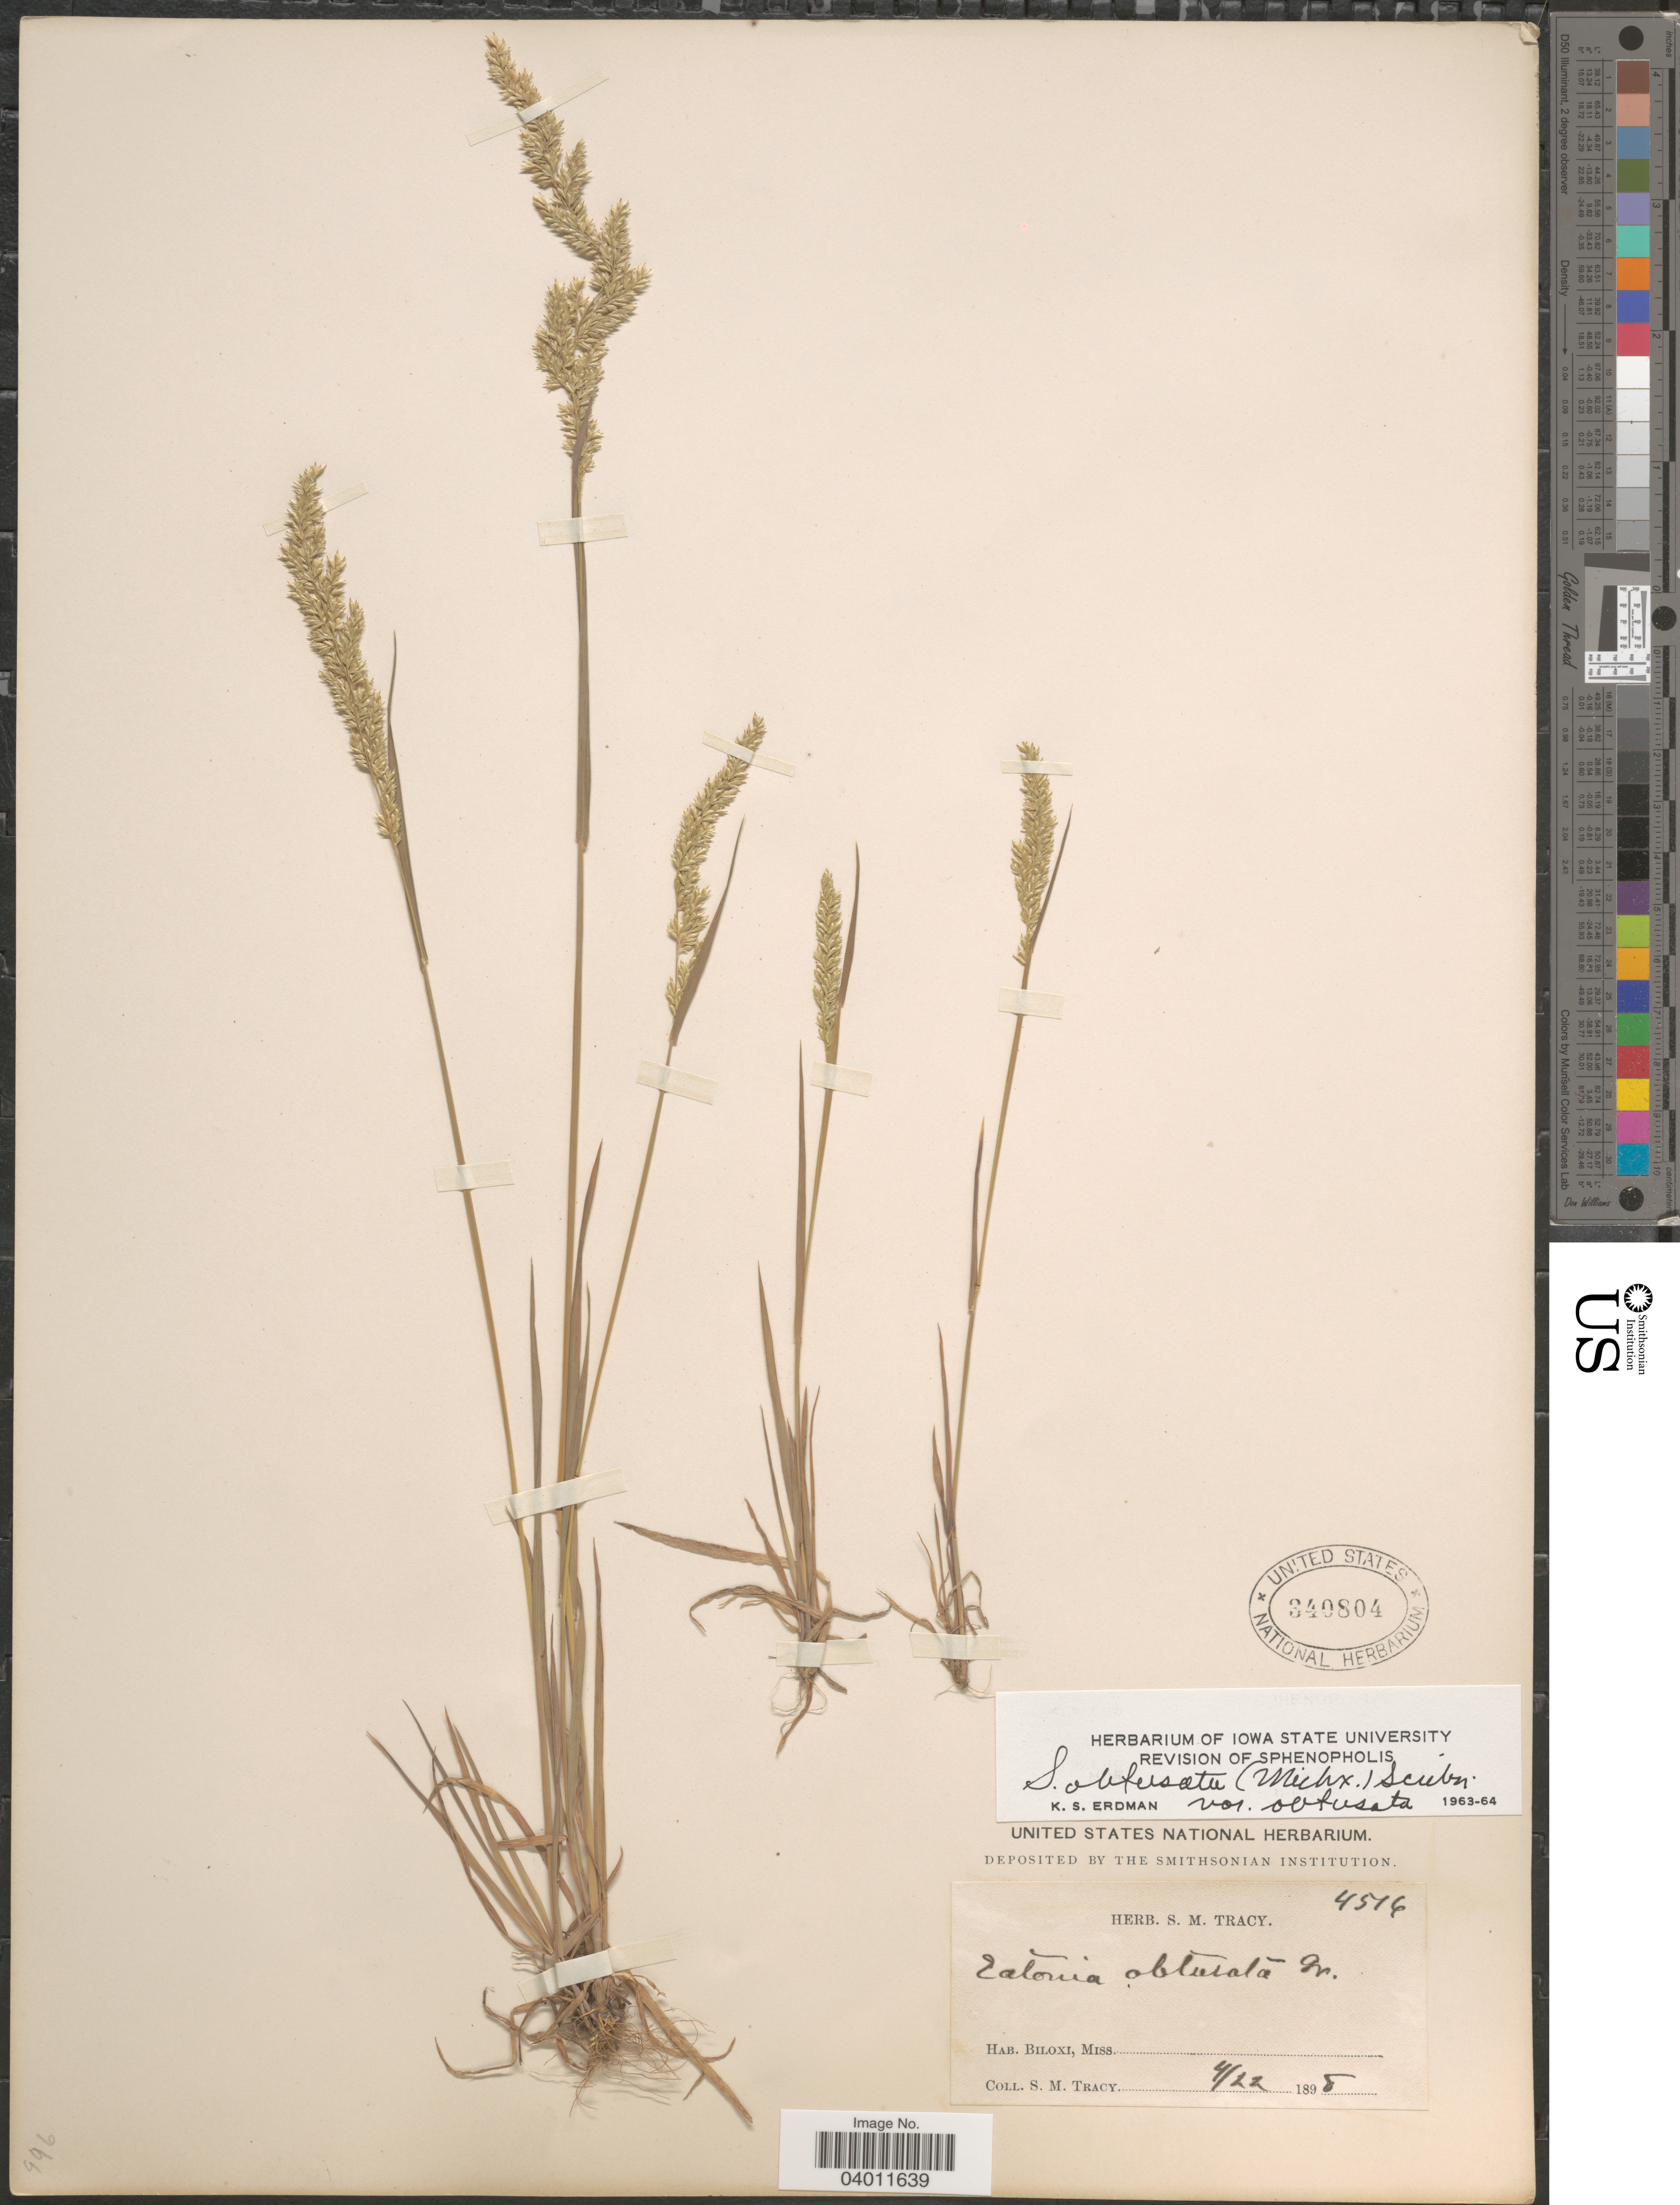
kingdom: Plantae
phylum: Tracheophyta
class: Liliopsida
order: Poales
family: Poaceae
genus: Sphenopholis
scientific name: Sphenopholis obtusata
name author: (Michx.) Scribn.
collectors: S. M. Tracy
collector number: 4516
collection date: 1898-04-22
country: United States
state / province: Mississippi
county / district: Harrison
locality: Biloxi.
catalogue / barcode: US 340804